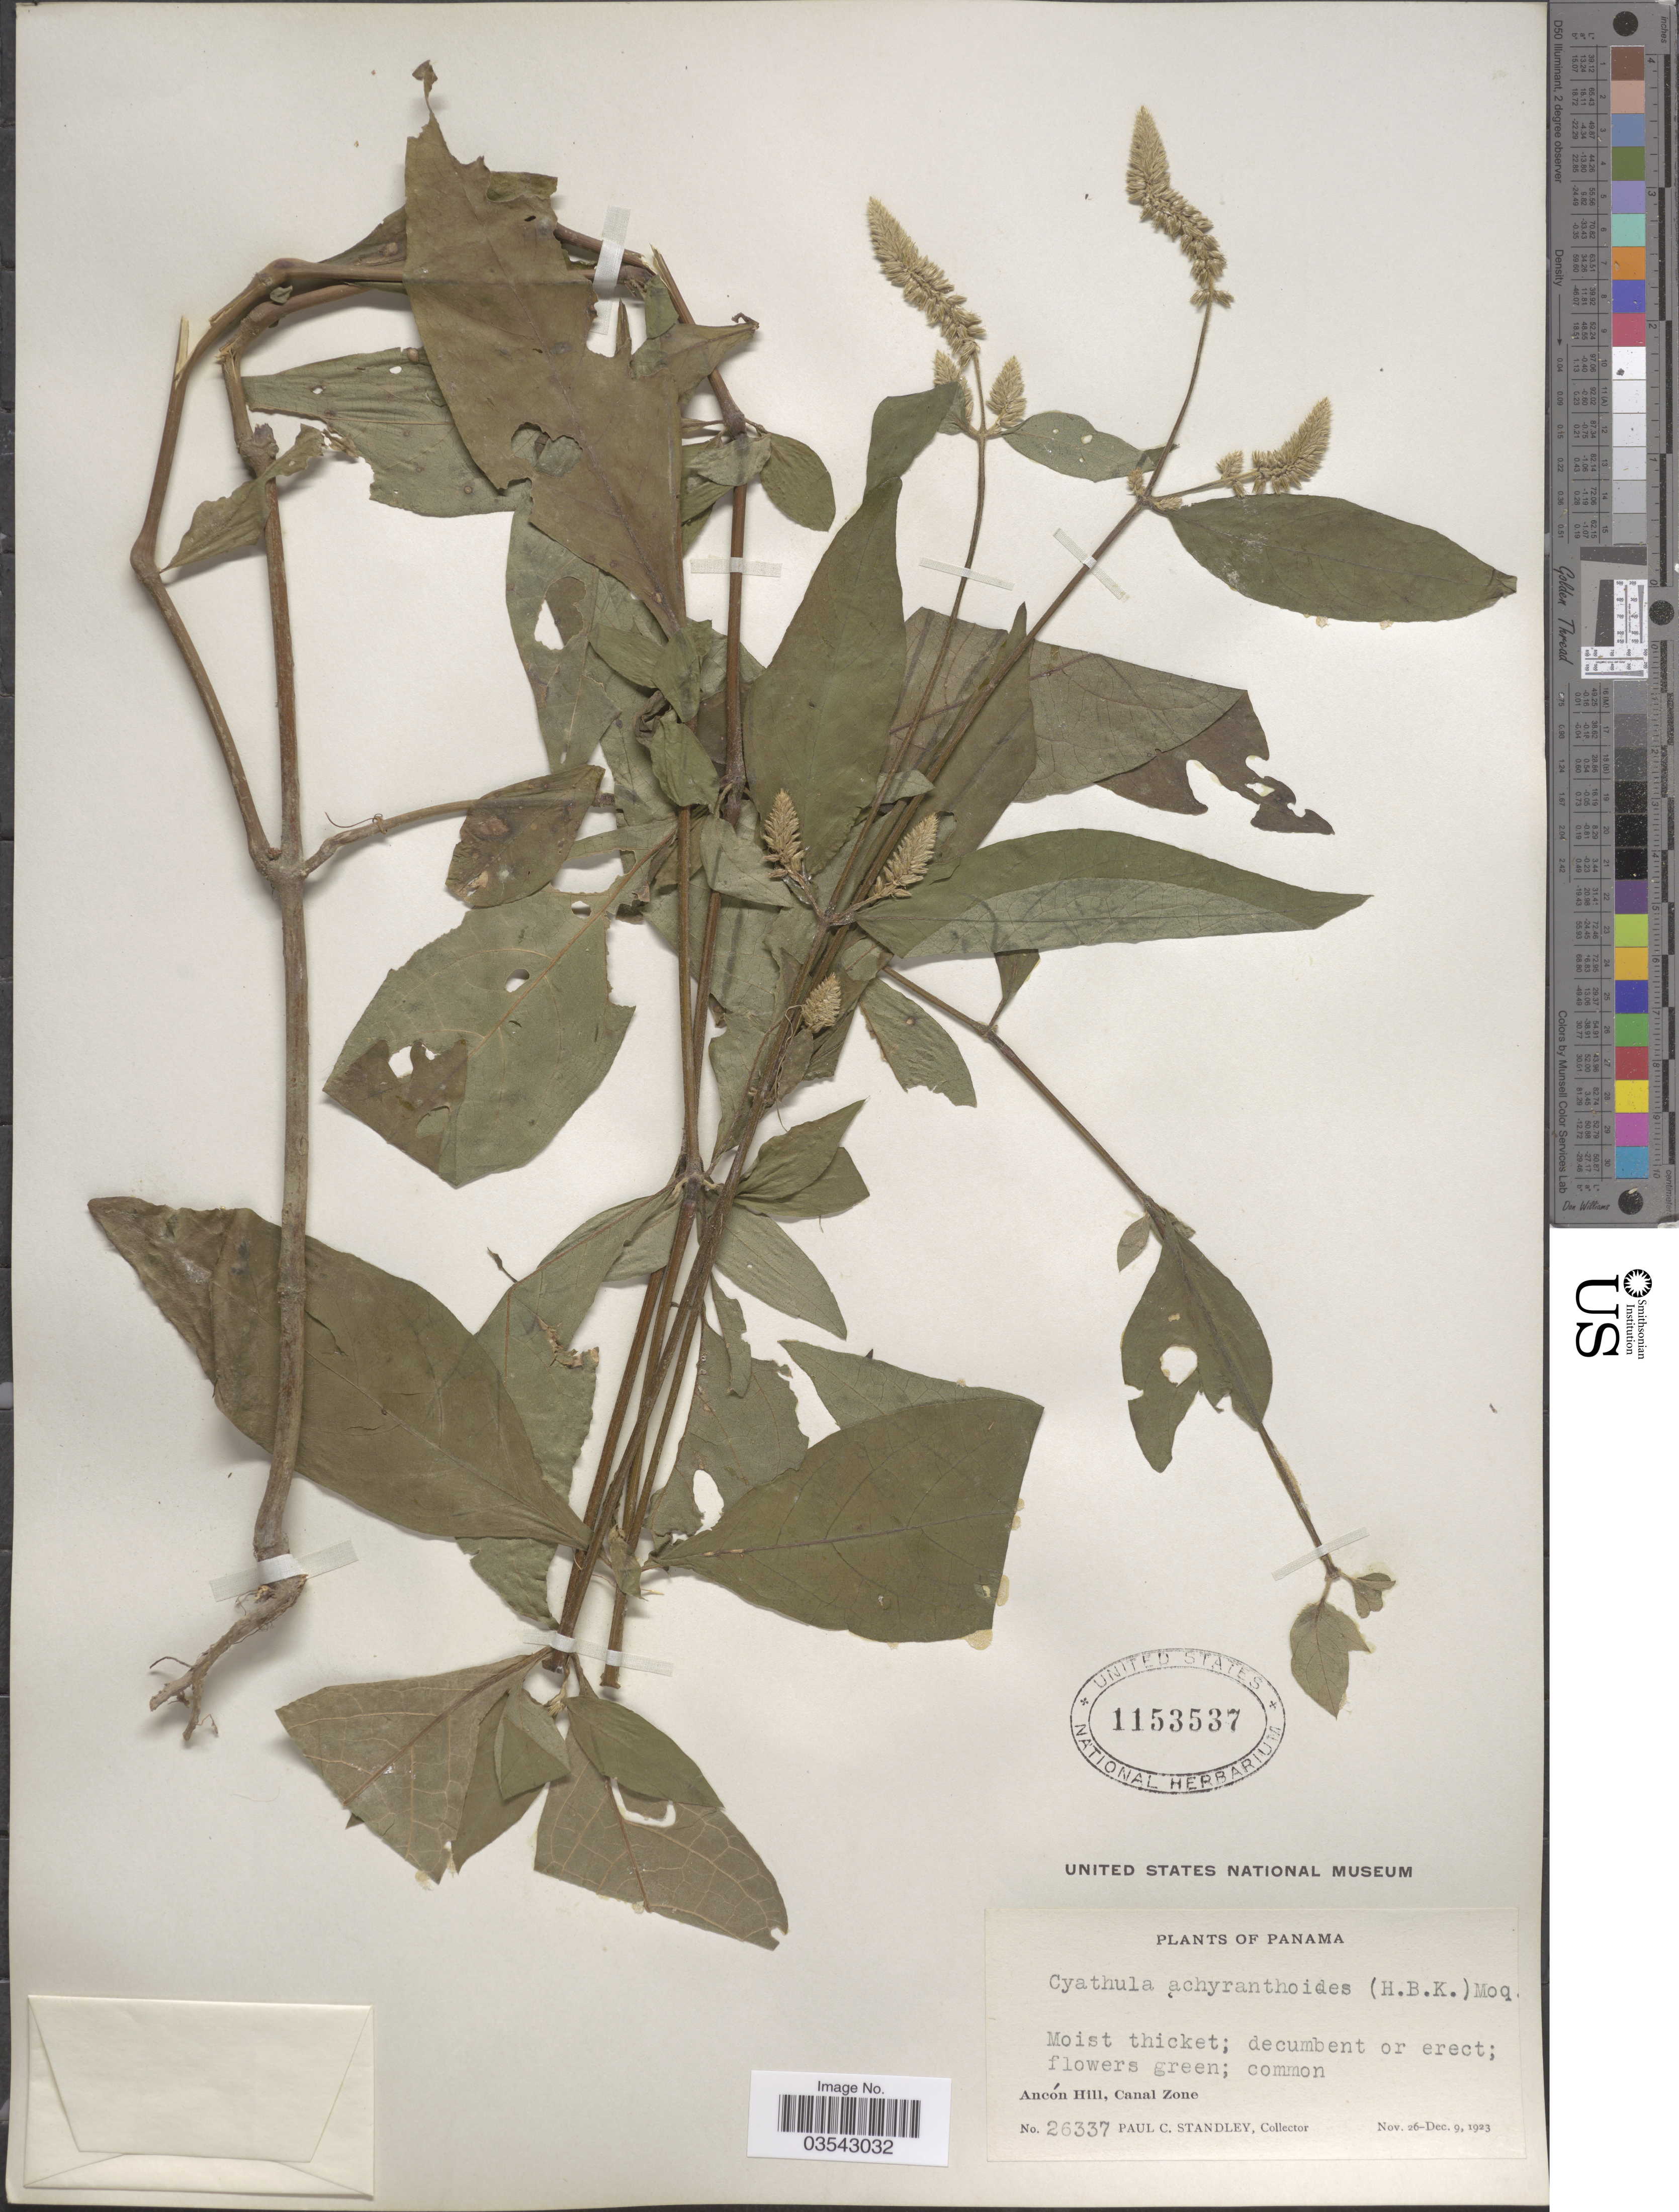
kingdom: Plantae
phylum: Tracheophyta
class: Magnoliopsida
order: Caryophyllales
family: Amaranthaceae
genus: Cyathula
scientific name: Cyathula achyranthoides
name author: (Kunth) Moq.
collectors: P. C. Standley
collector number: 26337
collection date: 1923-11-26/1923-12-09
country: Panama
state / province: Colón / Panamá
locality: Ancón Hill, Canal Zone.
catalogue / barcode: US 1153537